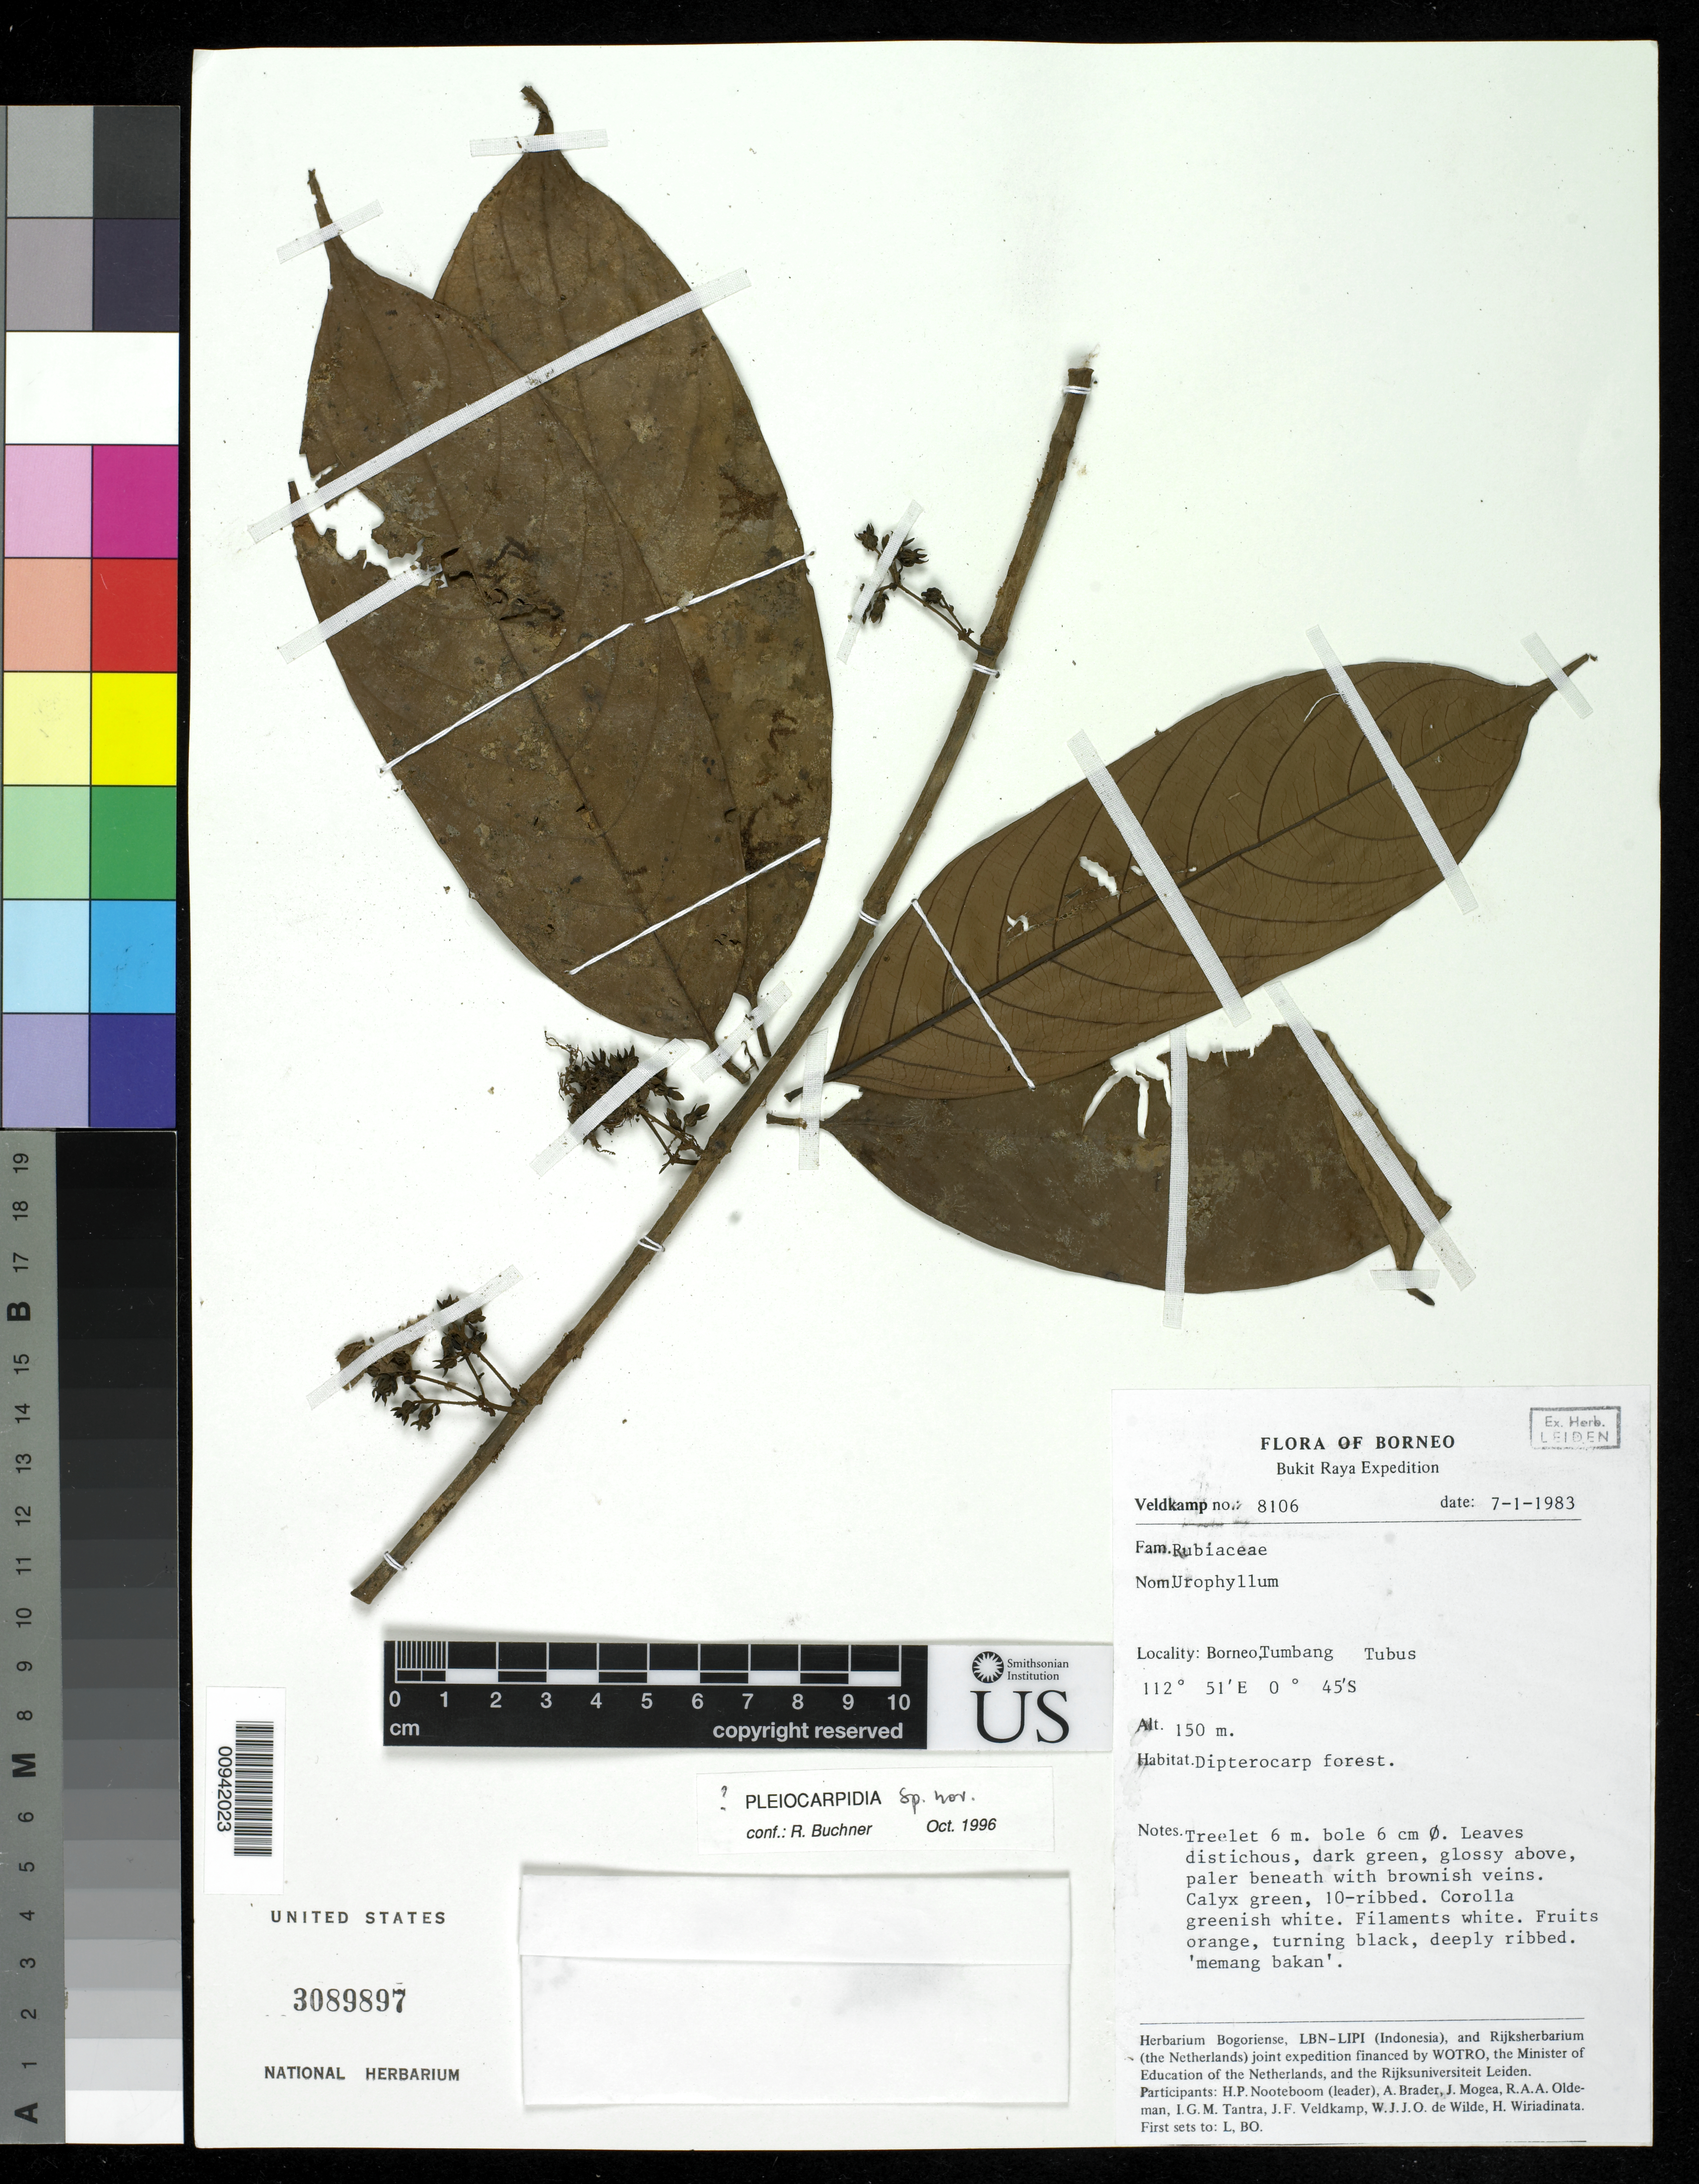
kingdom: Plantae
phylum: Tracheophyta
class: Magnoliopsida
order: Gentianales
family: Rubiaceae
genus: Pleiocarpidia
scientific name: Pleiocarpidia sp.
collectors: J. F. Veldkamp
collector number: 8106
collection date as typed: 07 Jan 1983 or 01 Jul 1983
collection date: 1983-01-07 or 1983-07-01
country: Malaysia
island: Borneo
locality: Tumbang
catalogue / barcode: US 3089897